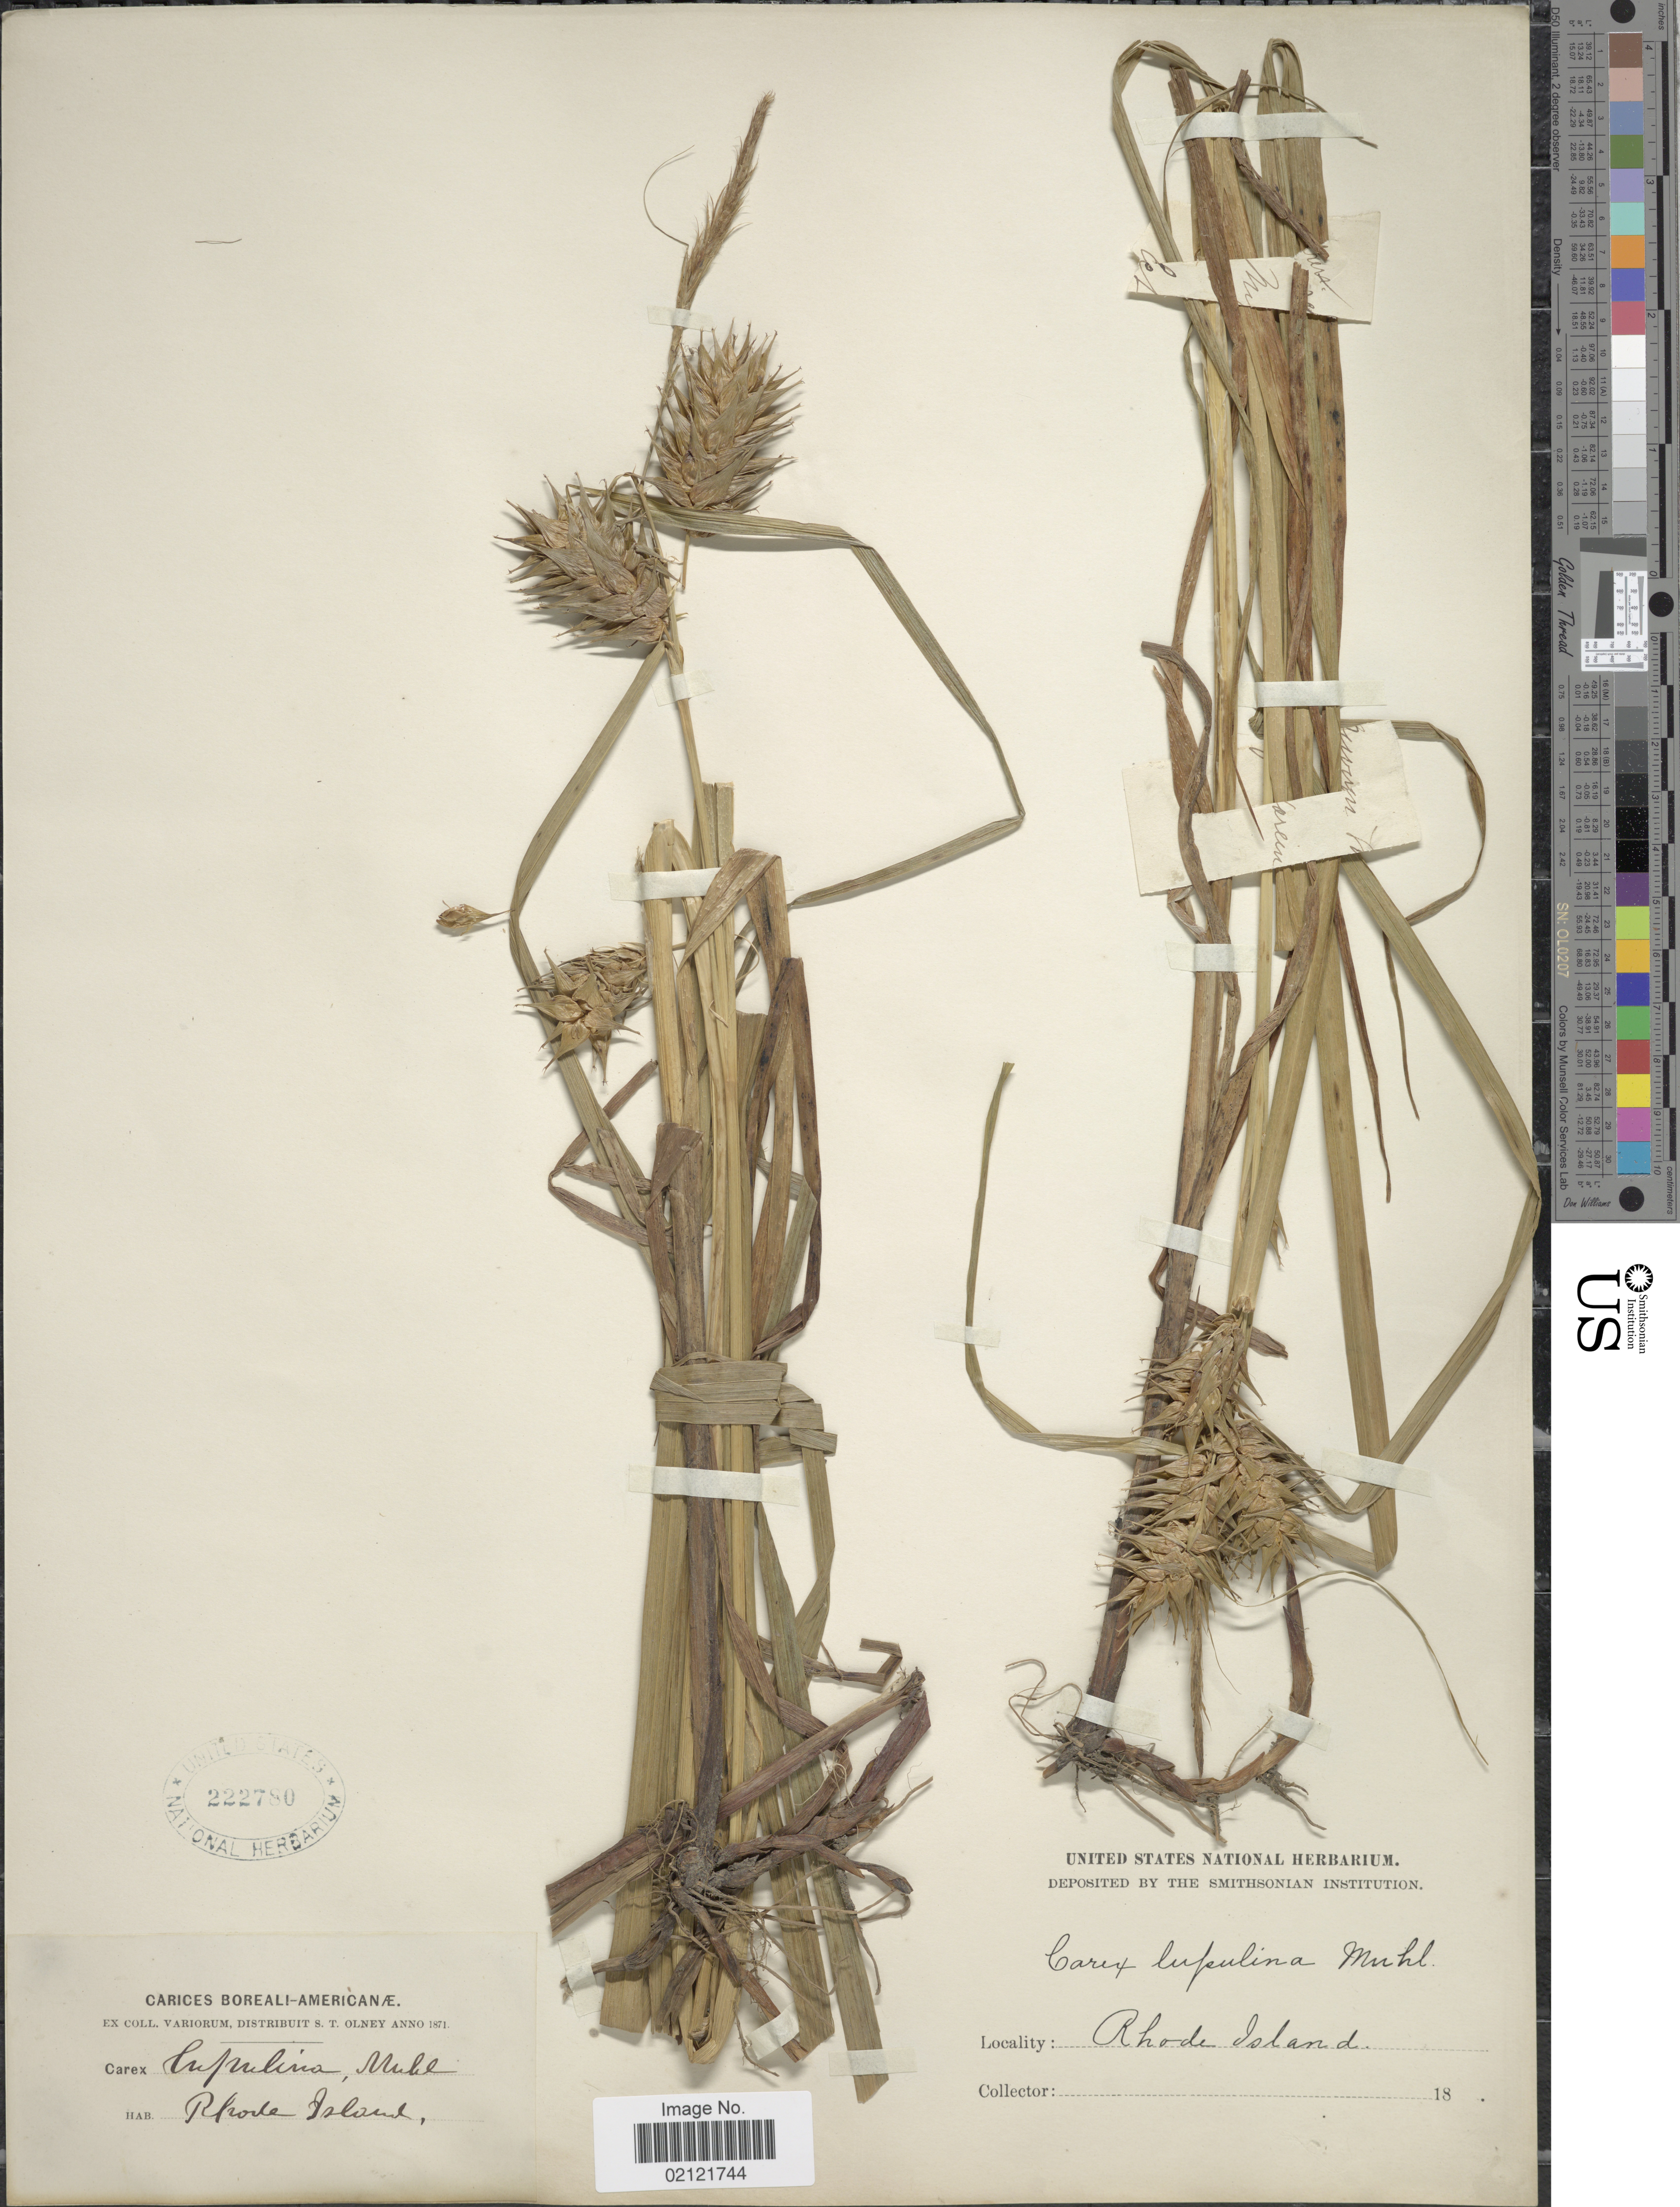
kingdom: Plantae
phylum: Tracheophyta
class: Liliopsida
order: Poales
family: Cyperaceae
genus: Carex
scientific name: Carex lupulina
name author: Muhl. ex Willd.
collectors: S. Olney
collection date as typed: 18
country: United States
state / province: Rhode Island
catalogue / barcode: US 222780